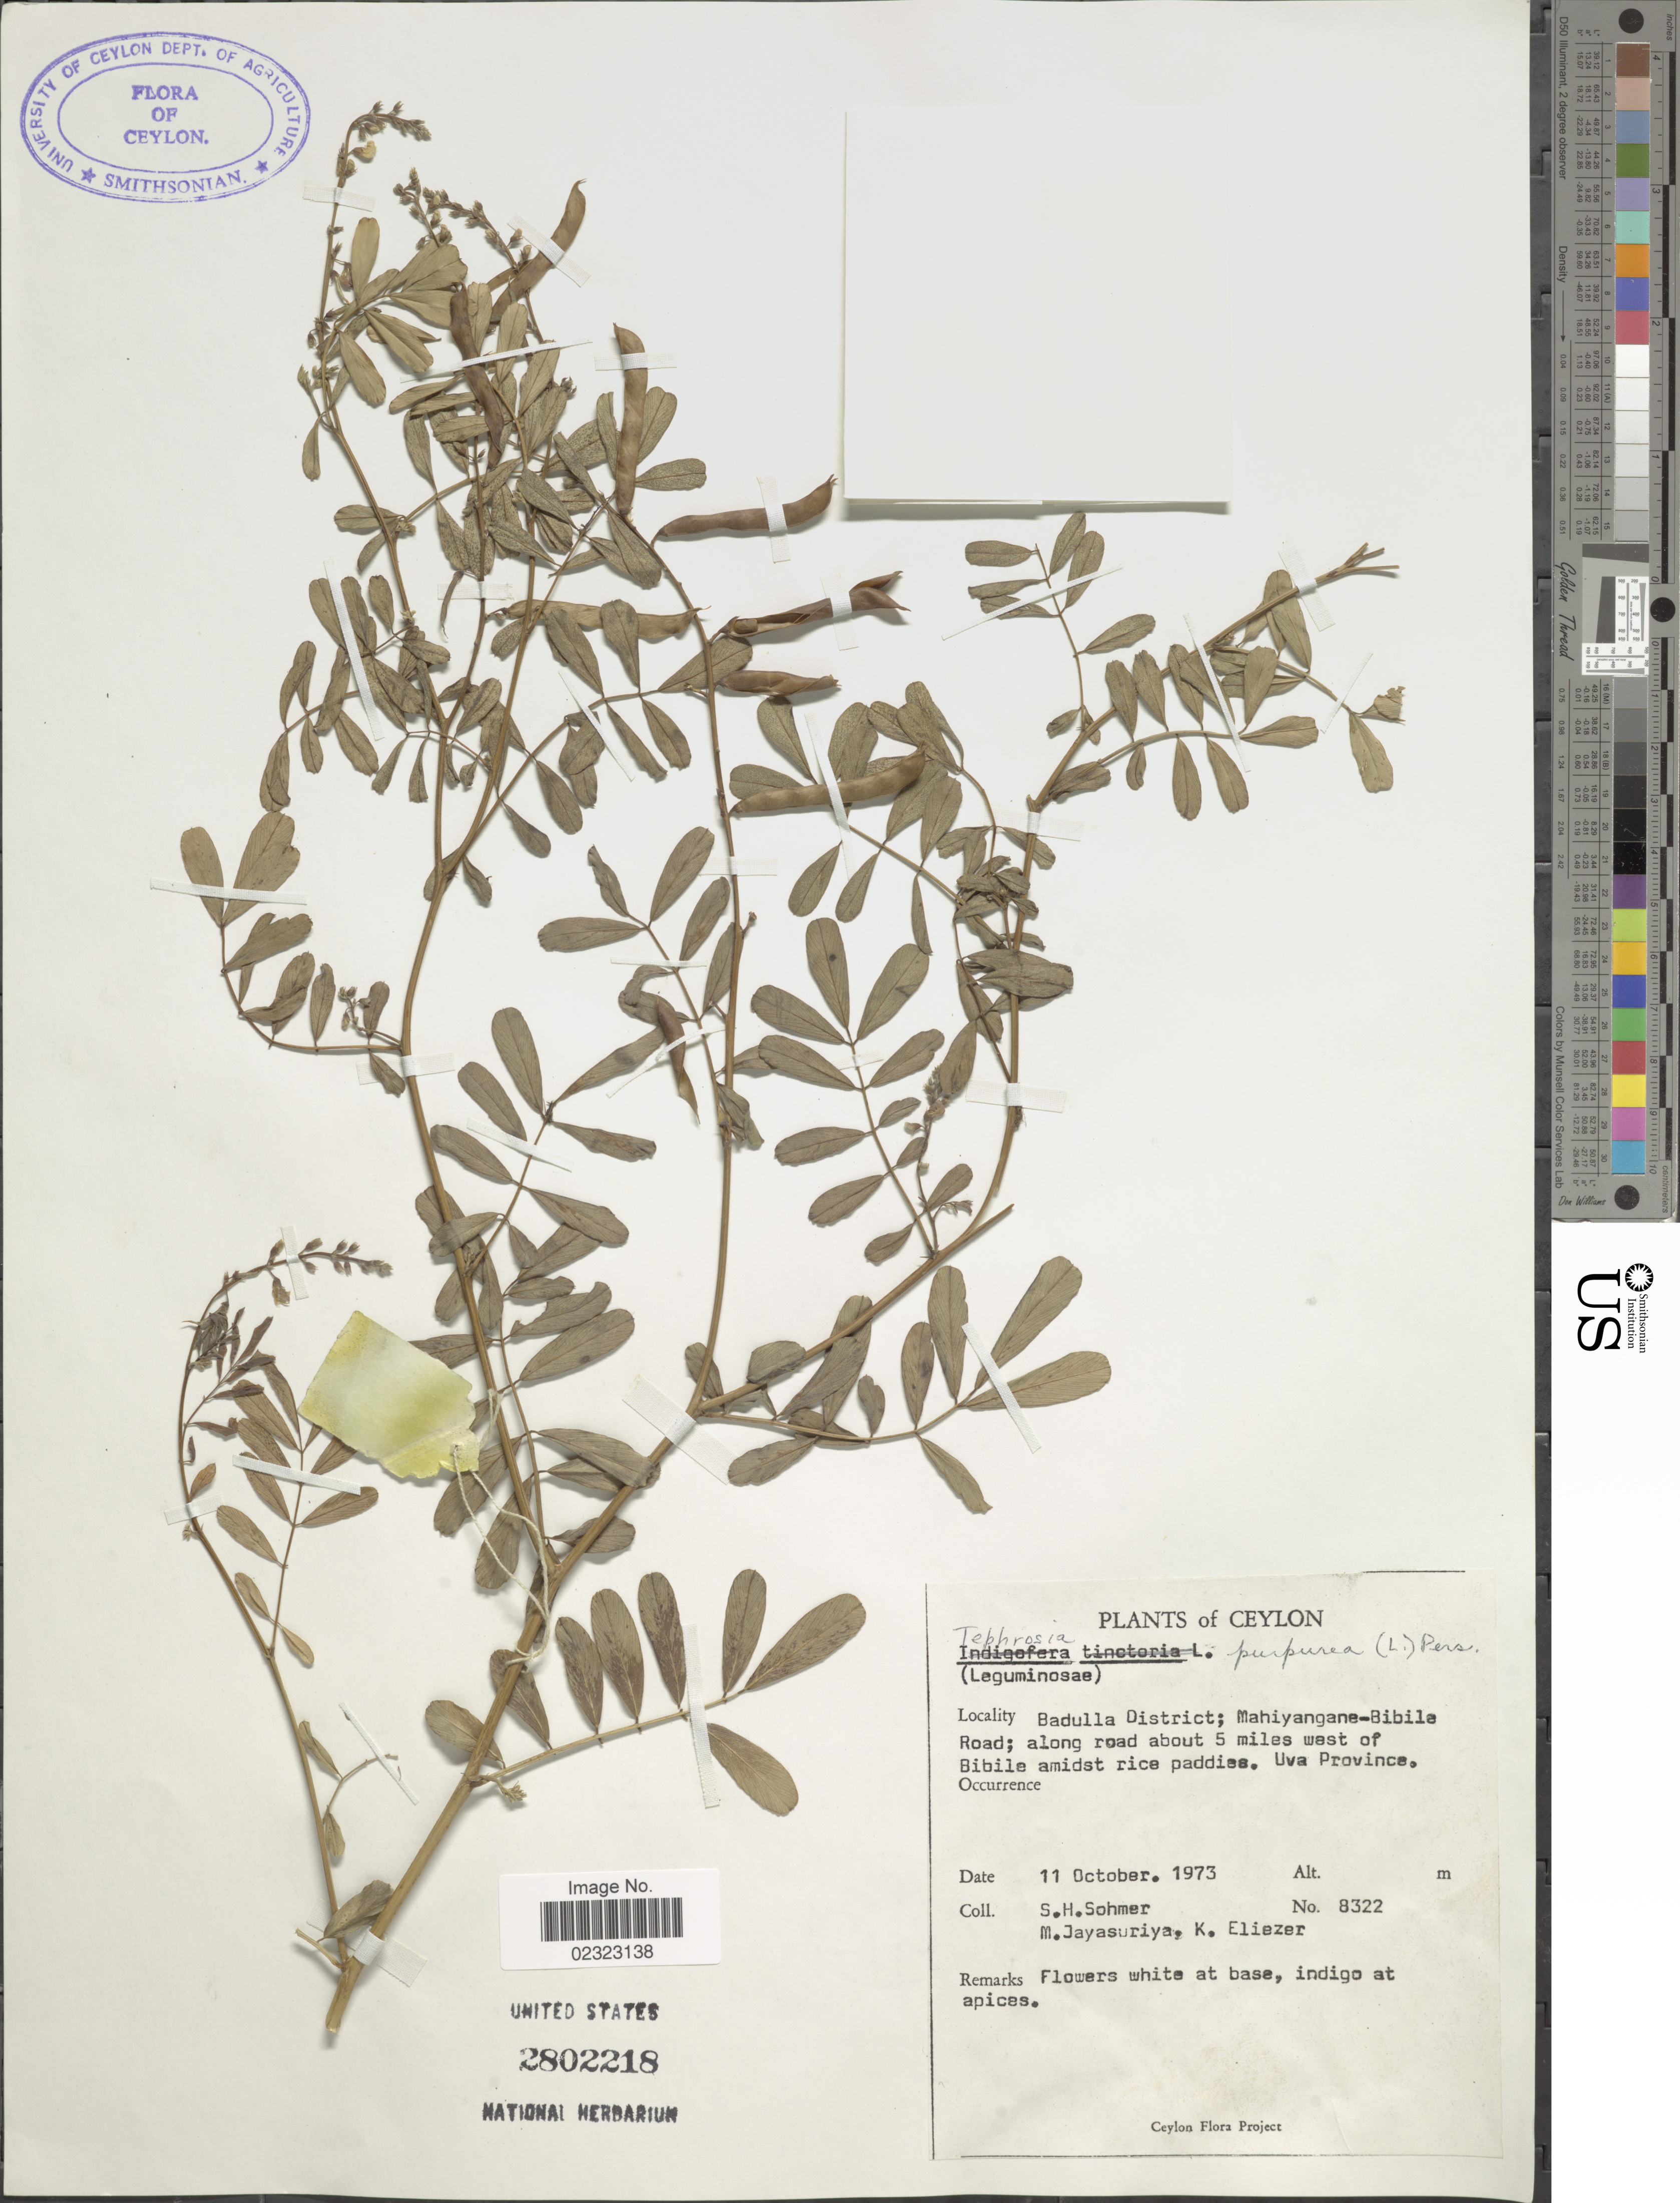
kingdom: Plantae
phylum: Tracheophyta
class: Magnoliopsida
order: Fabales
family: Fabaceae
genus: Tephrosia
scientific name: Tephrosia purpurea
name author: (L.) Pers.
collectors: S. H. Sohmer, M. Jayasuriya & K. Eliezer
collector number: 8322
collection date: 1973-10-11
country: Sri Lanka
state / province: Uva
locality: Ceylon. Badulla District; Mahiyangane-Bibile Road; along road about 5 miles west of Bibile amidst rice paddies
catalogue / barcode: US 2802218